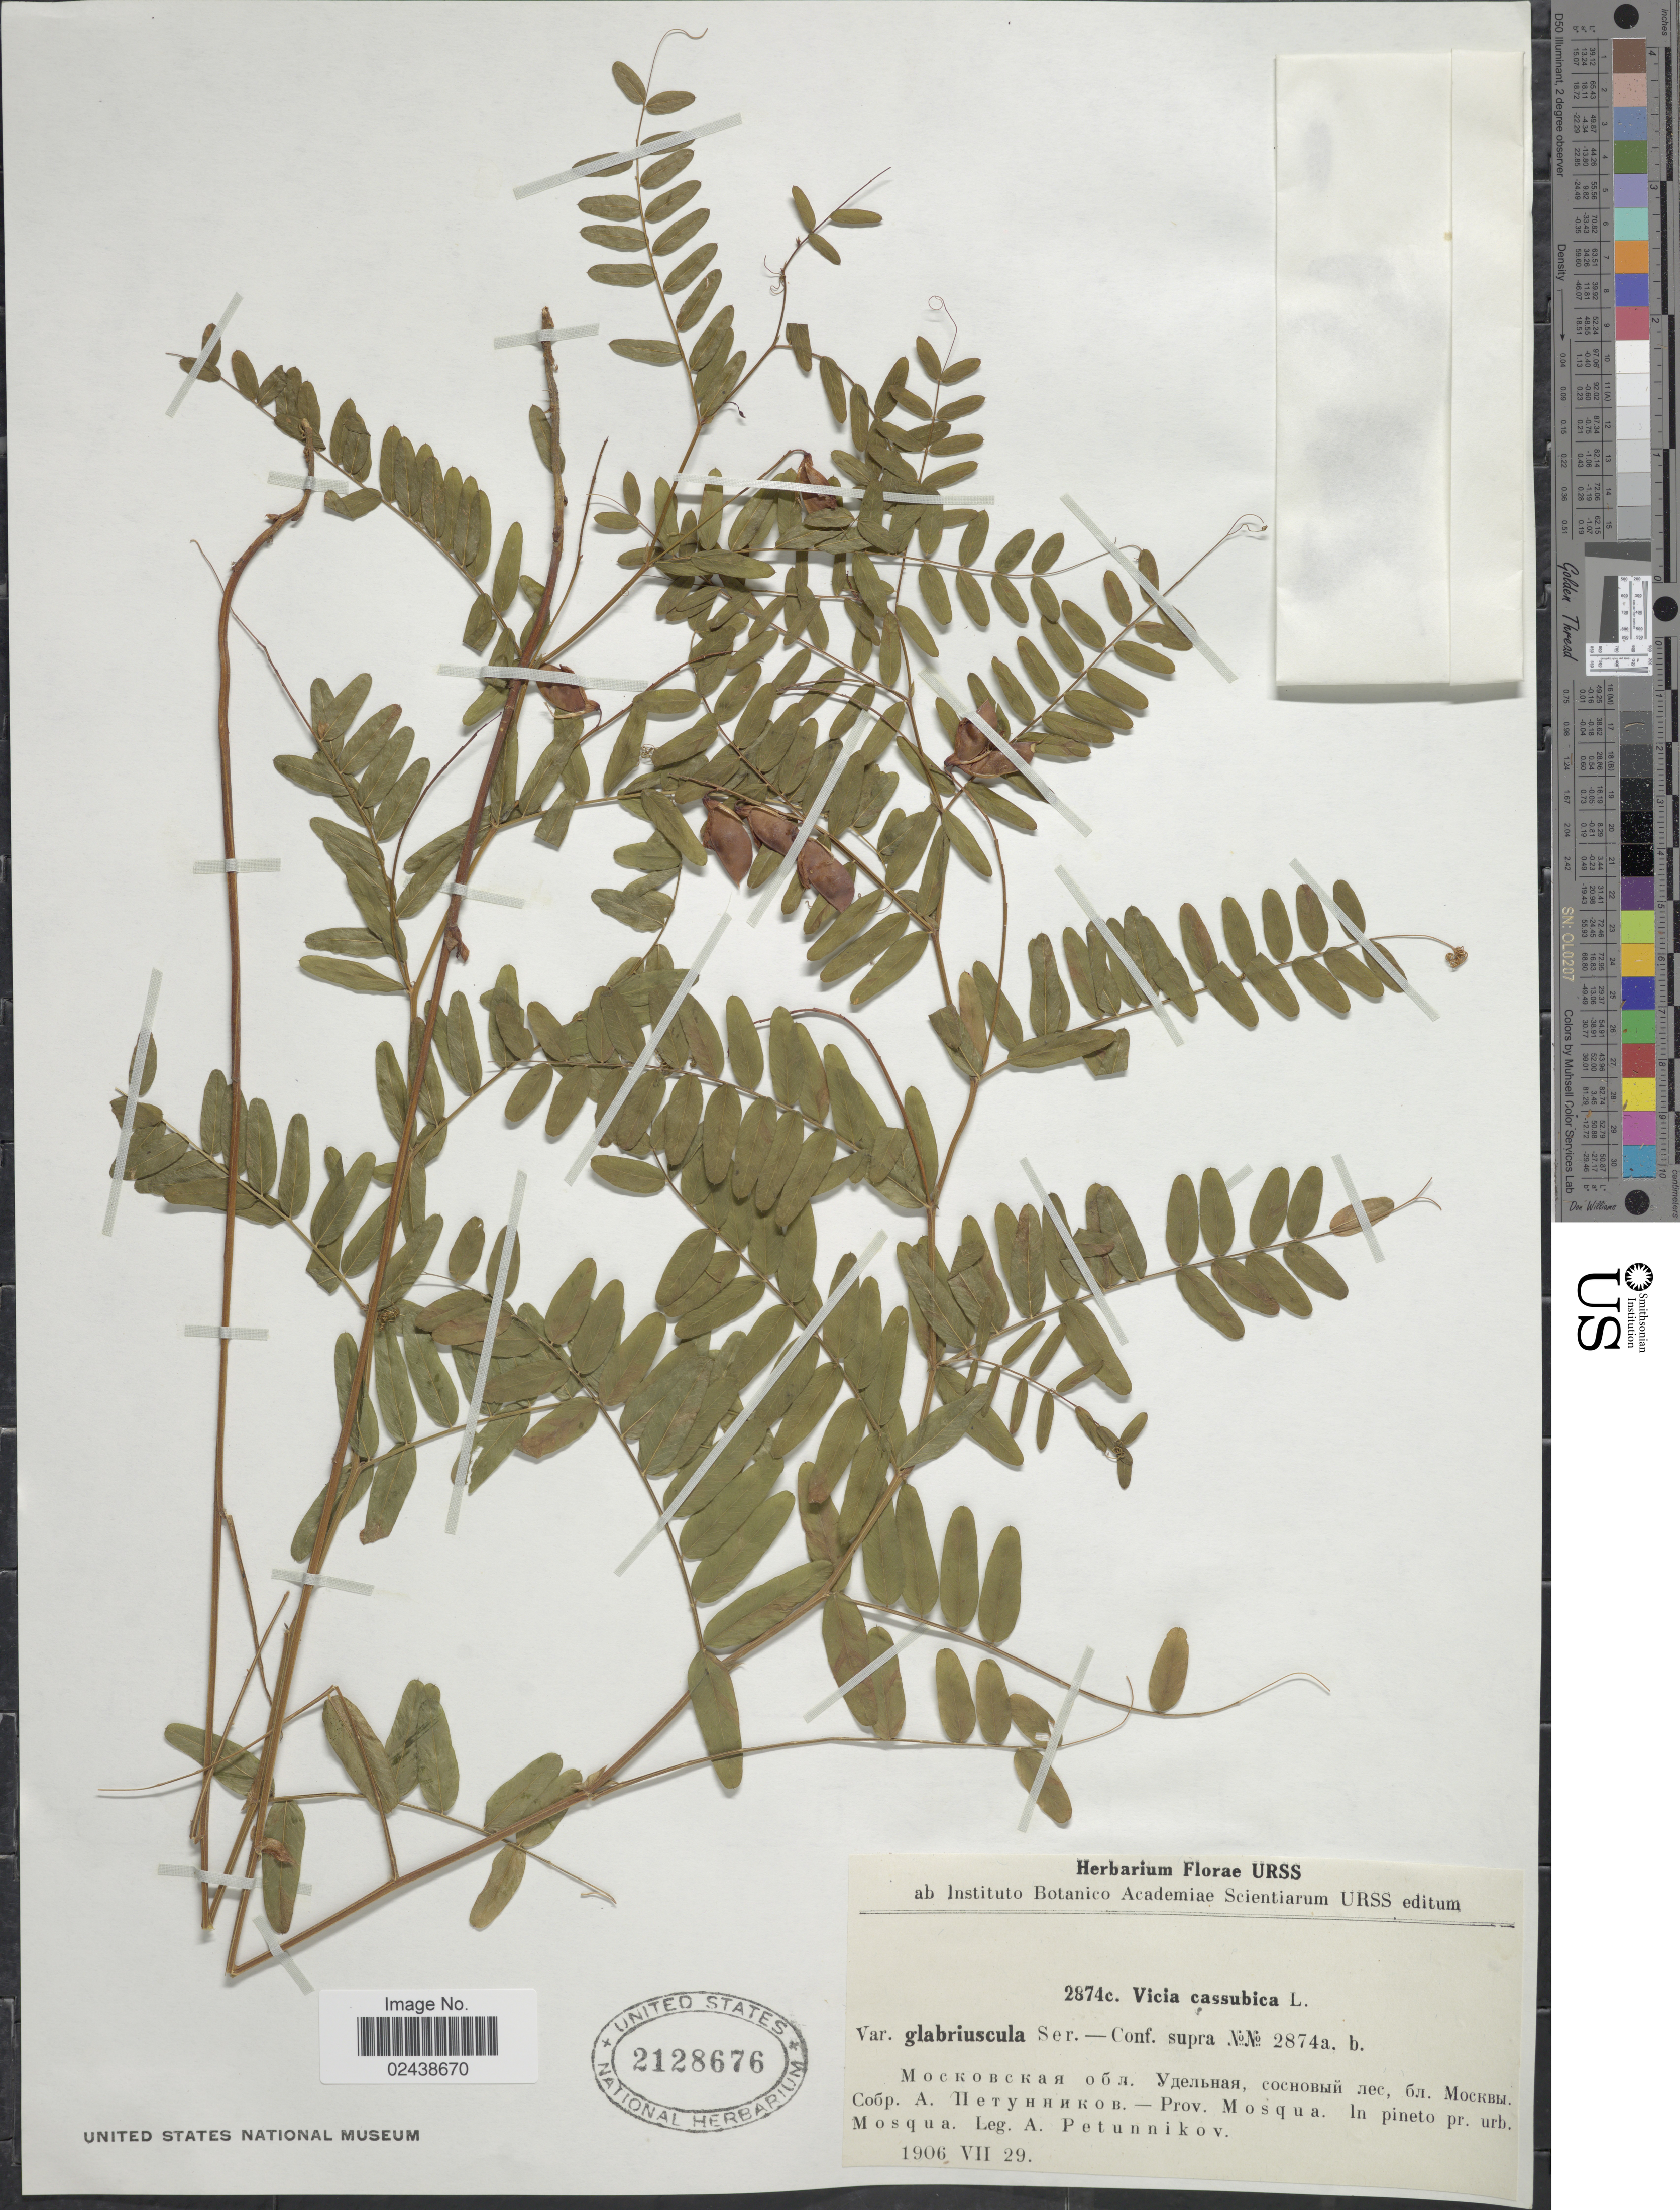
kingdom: Plantae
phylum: Tracheophyta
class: Magnoliopsida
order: Fabales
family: Fabaceae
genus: Vicia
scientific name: Vicia cassubica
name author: L.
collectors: A. Petunnikov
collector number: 2874c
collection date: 1906-07-29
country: Russian Federation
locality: URSS. Prov. Mosqua. In pineto pr. urb. Mosqua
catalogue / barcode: US 2128676